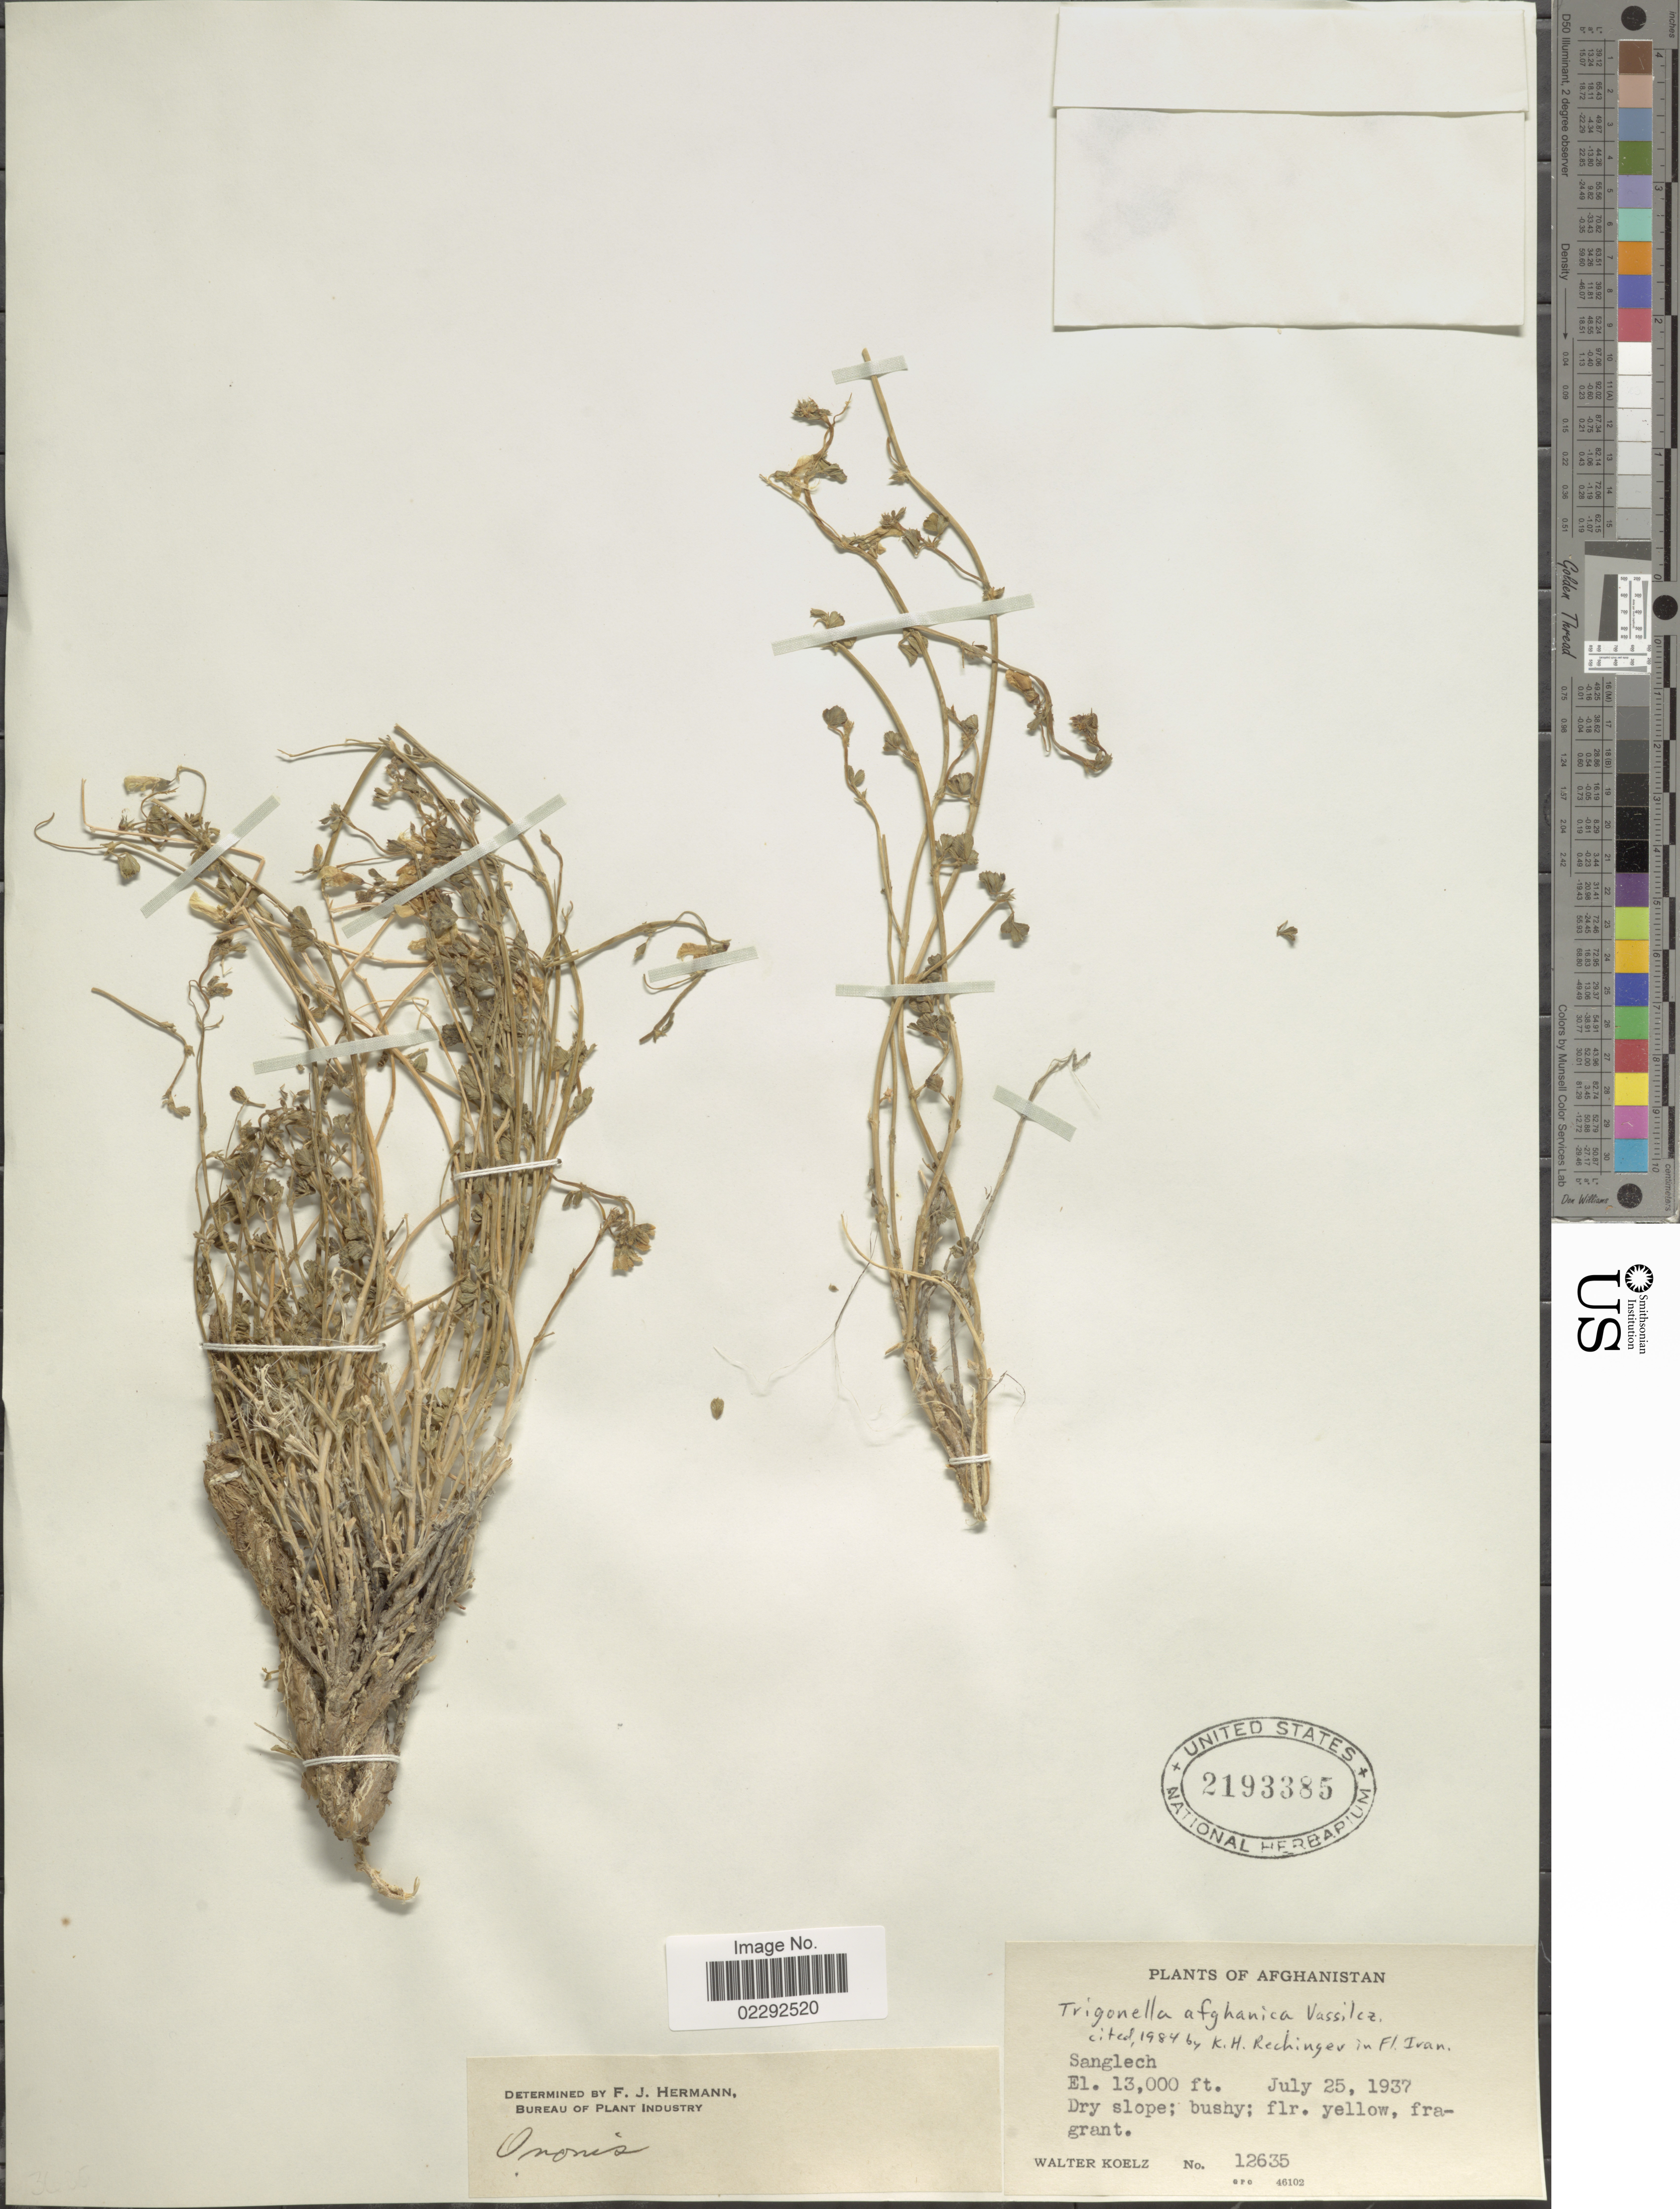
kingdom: Plantae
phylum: Tracheophyta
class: Magnoliopsida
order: Fabales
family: Fabaceae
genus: Trigonella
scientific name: Trigonella afghanica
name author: Vassilcz.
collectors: W. N. Koelz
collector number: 12635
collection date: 1937-07-25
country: Afghanistan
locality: Sanglech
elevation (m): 3962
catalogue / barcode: US 2193385